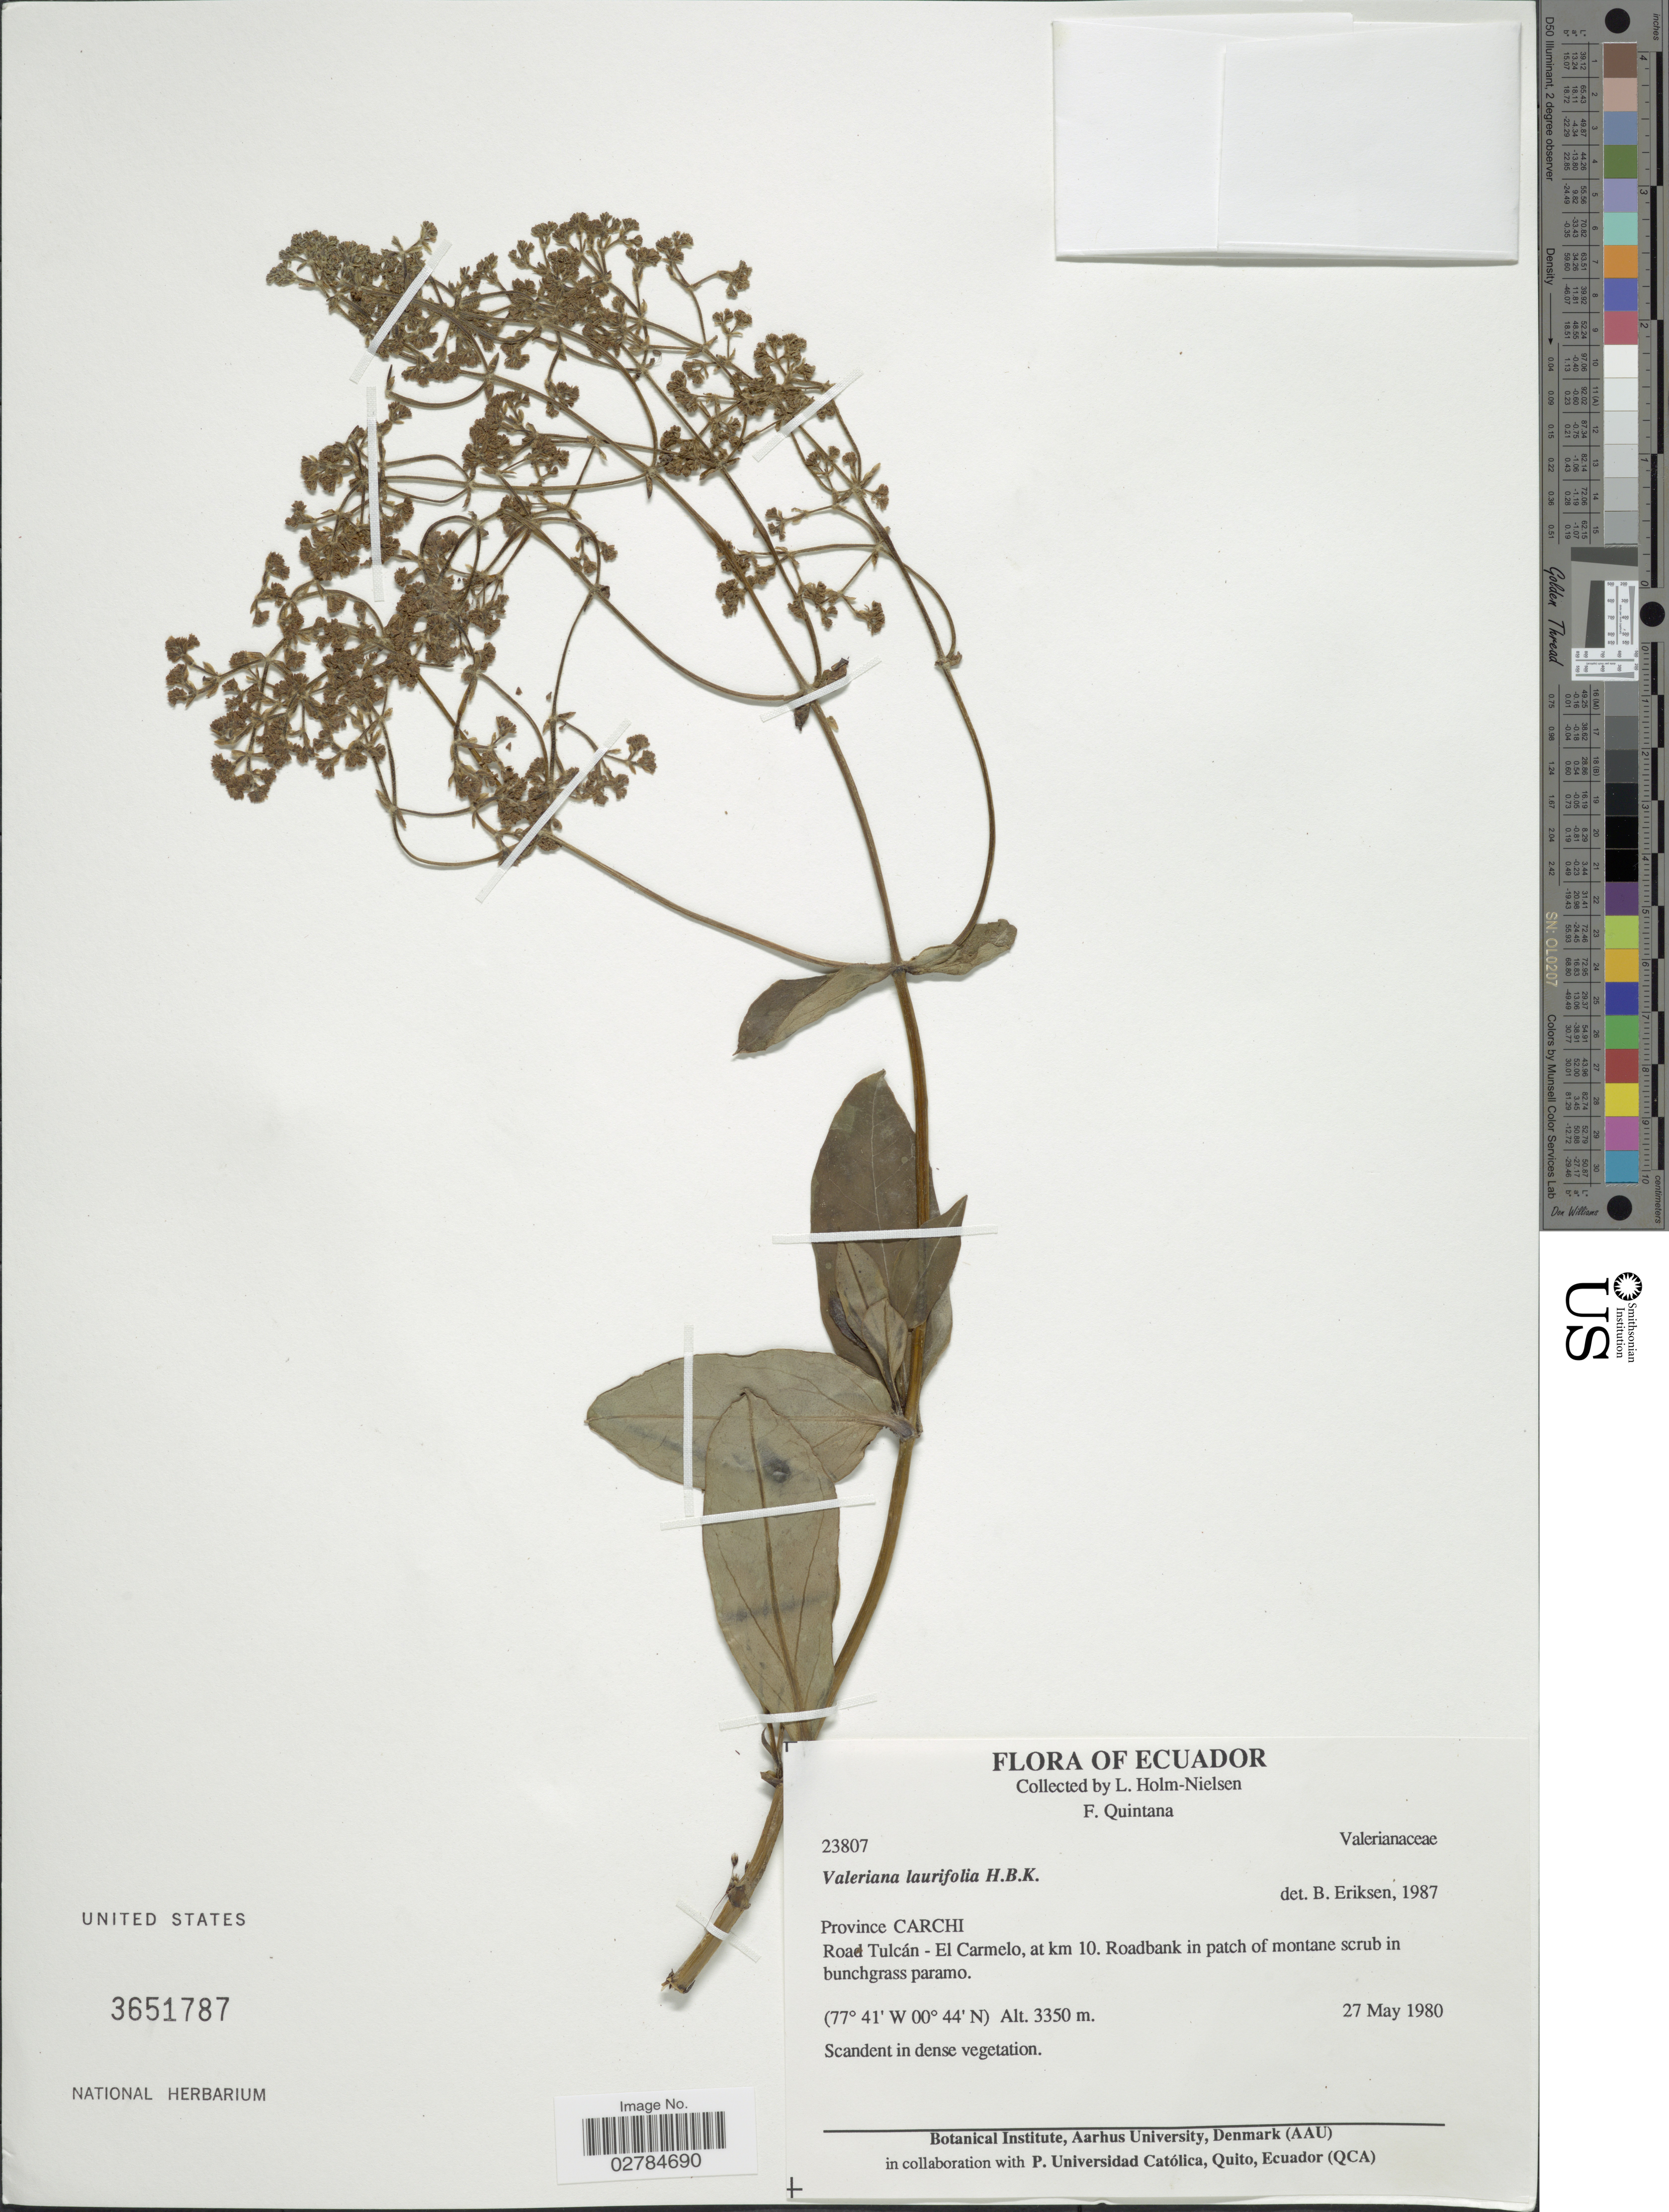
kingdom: Plantae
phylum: Tracheophyta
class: Magnoliopsida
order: Dipsacales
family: Caprifoliaceae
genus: Valeriana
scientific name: Valeriana laurifolia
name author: Kunth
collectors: L. Holm-Nielsen & F. Quintana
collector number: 23807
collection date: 1980-05-27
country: Ecuador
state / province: Carchi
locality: Province Carchi. Road Tulcán - El Carmelo, at km 10.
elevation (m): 3350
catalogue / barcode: US 3651787